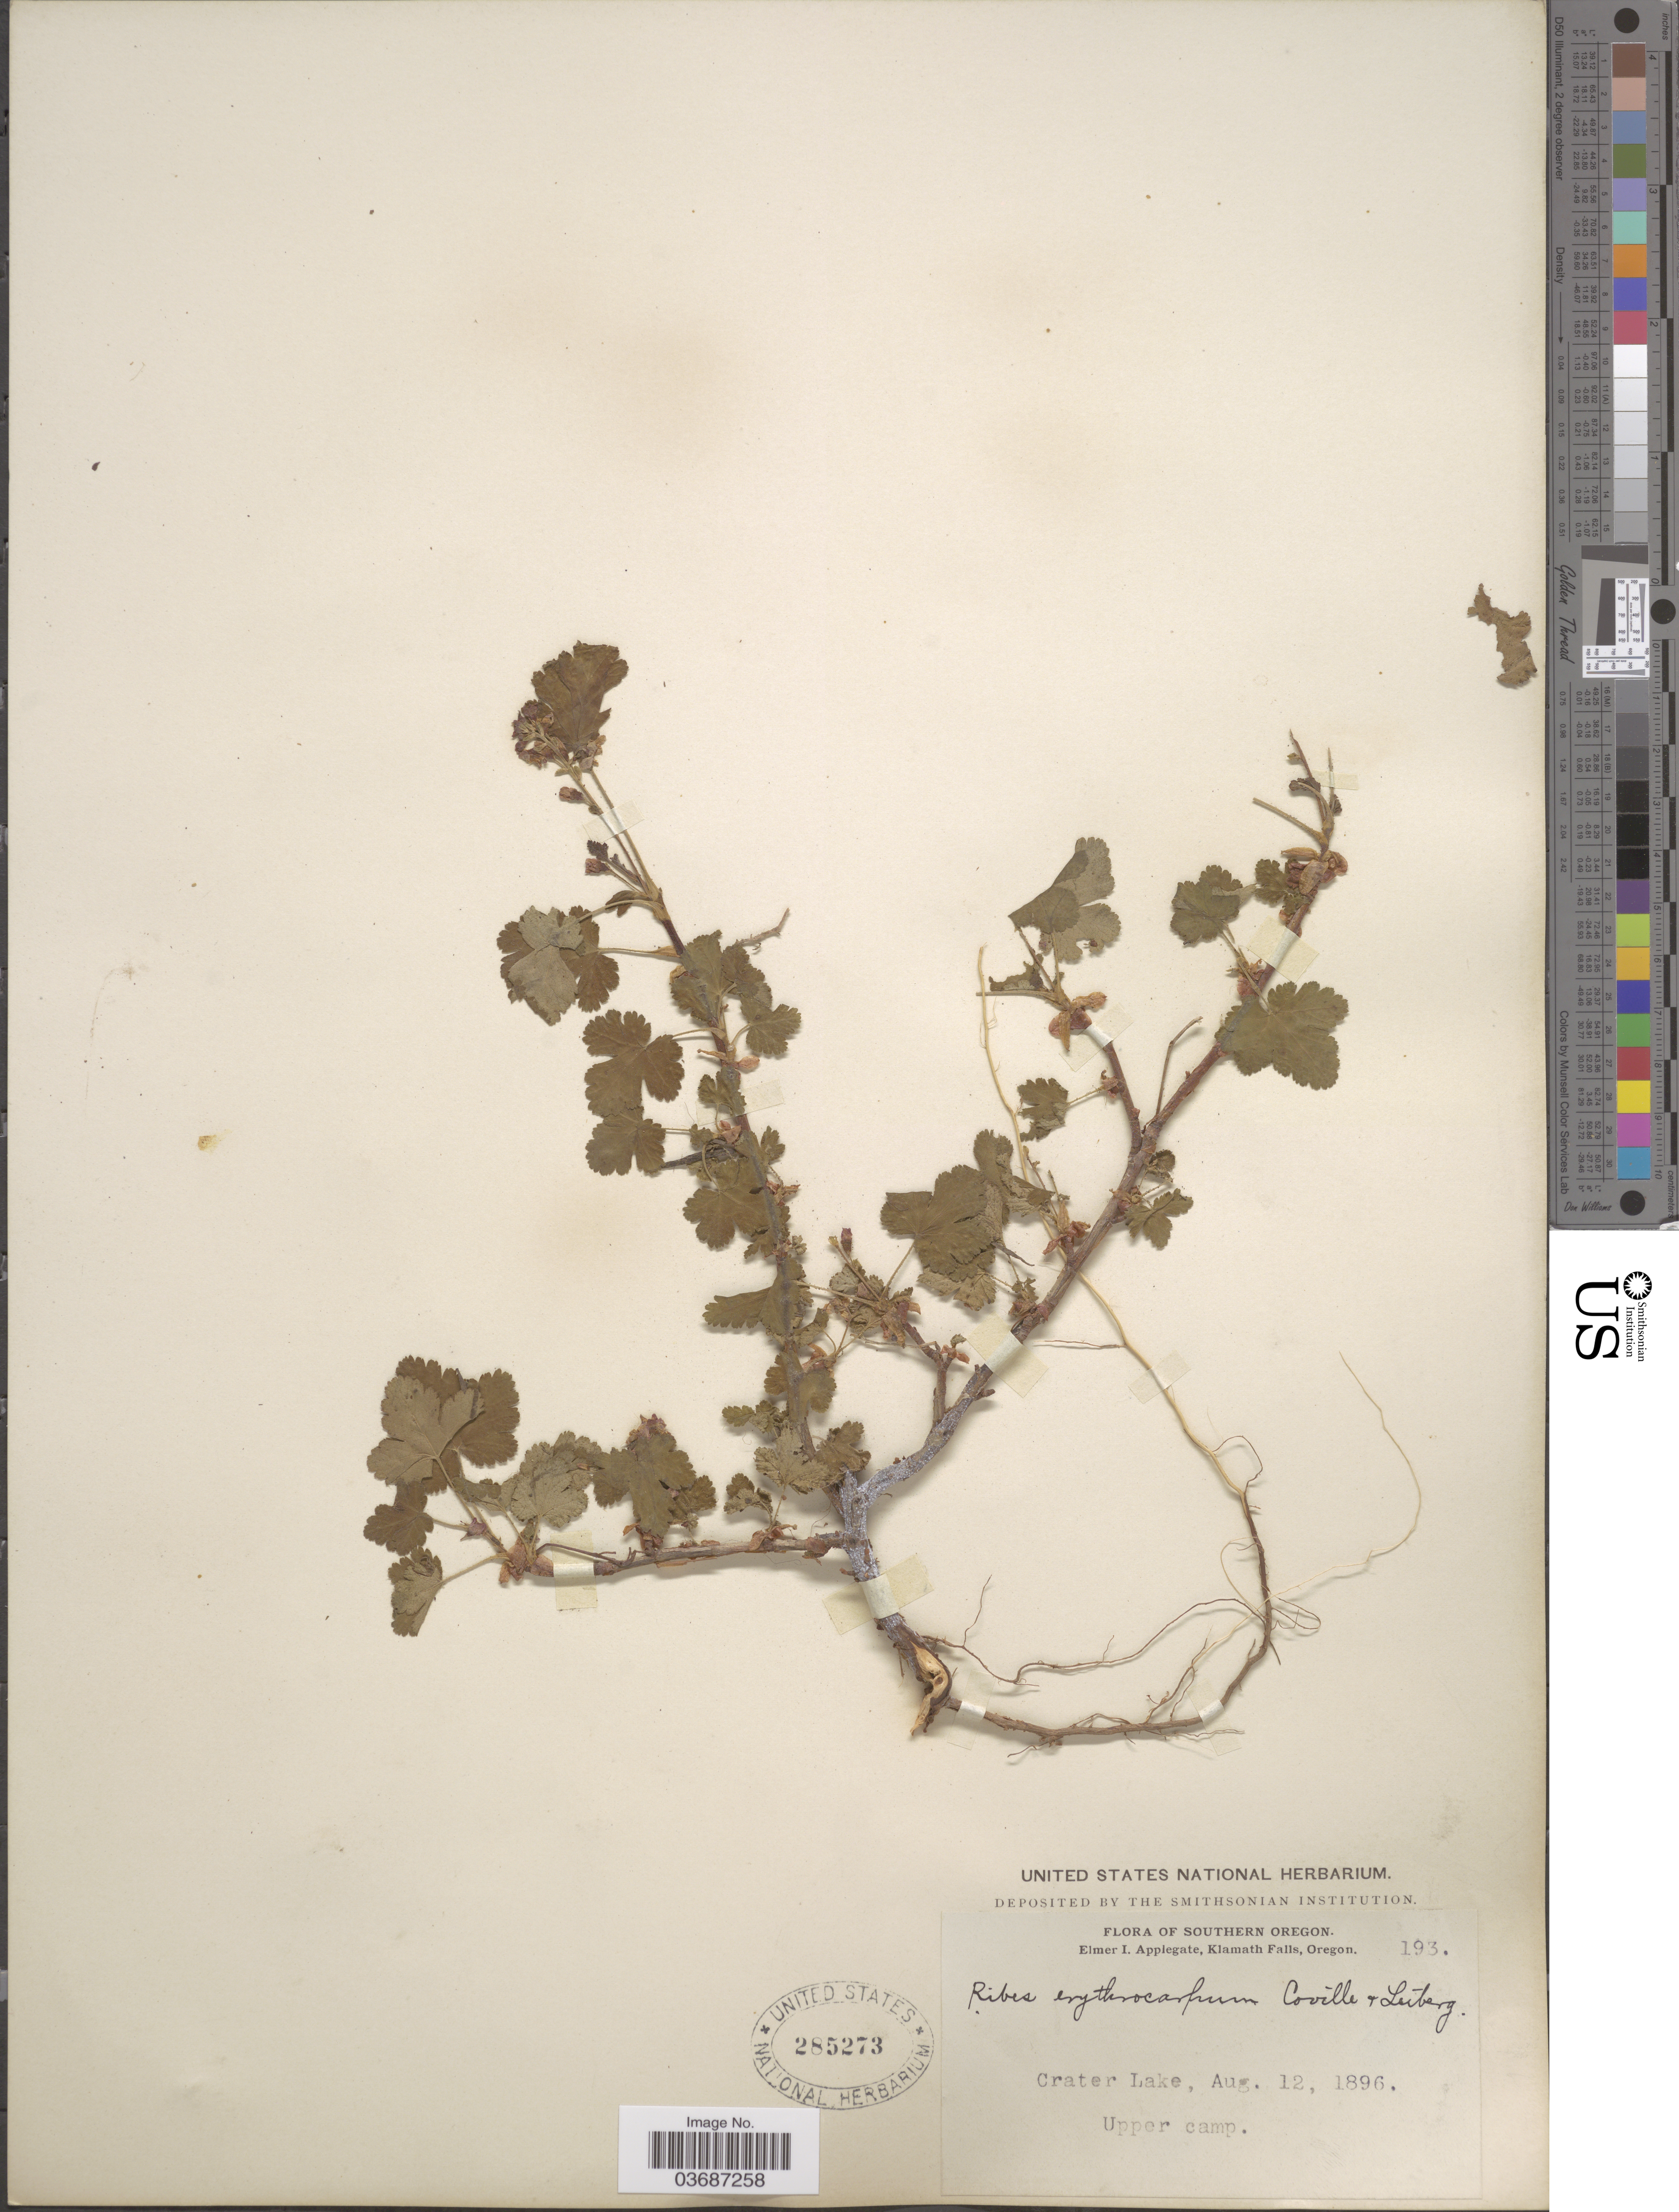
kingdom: Plantae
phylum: Tracheophyta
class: Magnoliopsida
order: Saxifragales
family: Grossulariaceae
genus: Ribes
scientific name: Ribes erythrocarpum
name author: Coville & Leiberg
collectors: E. I. Applegate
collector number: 193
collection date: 1896-08-12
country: United States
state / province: Oregon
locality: Southern Oregon. Klamath Falls. Crater Lake. Upper camp.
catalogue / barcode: US 285273